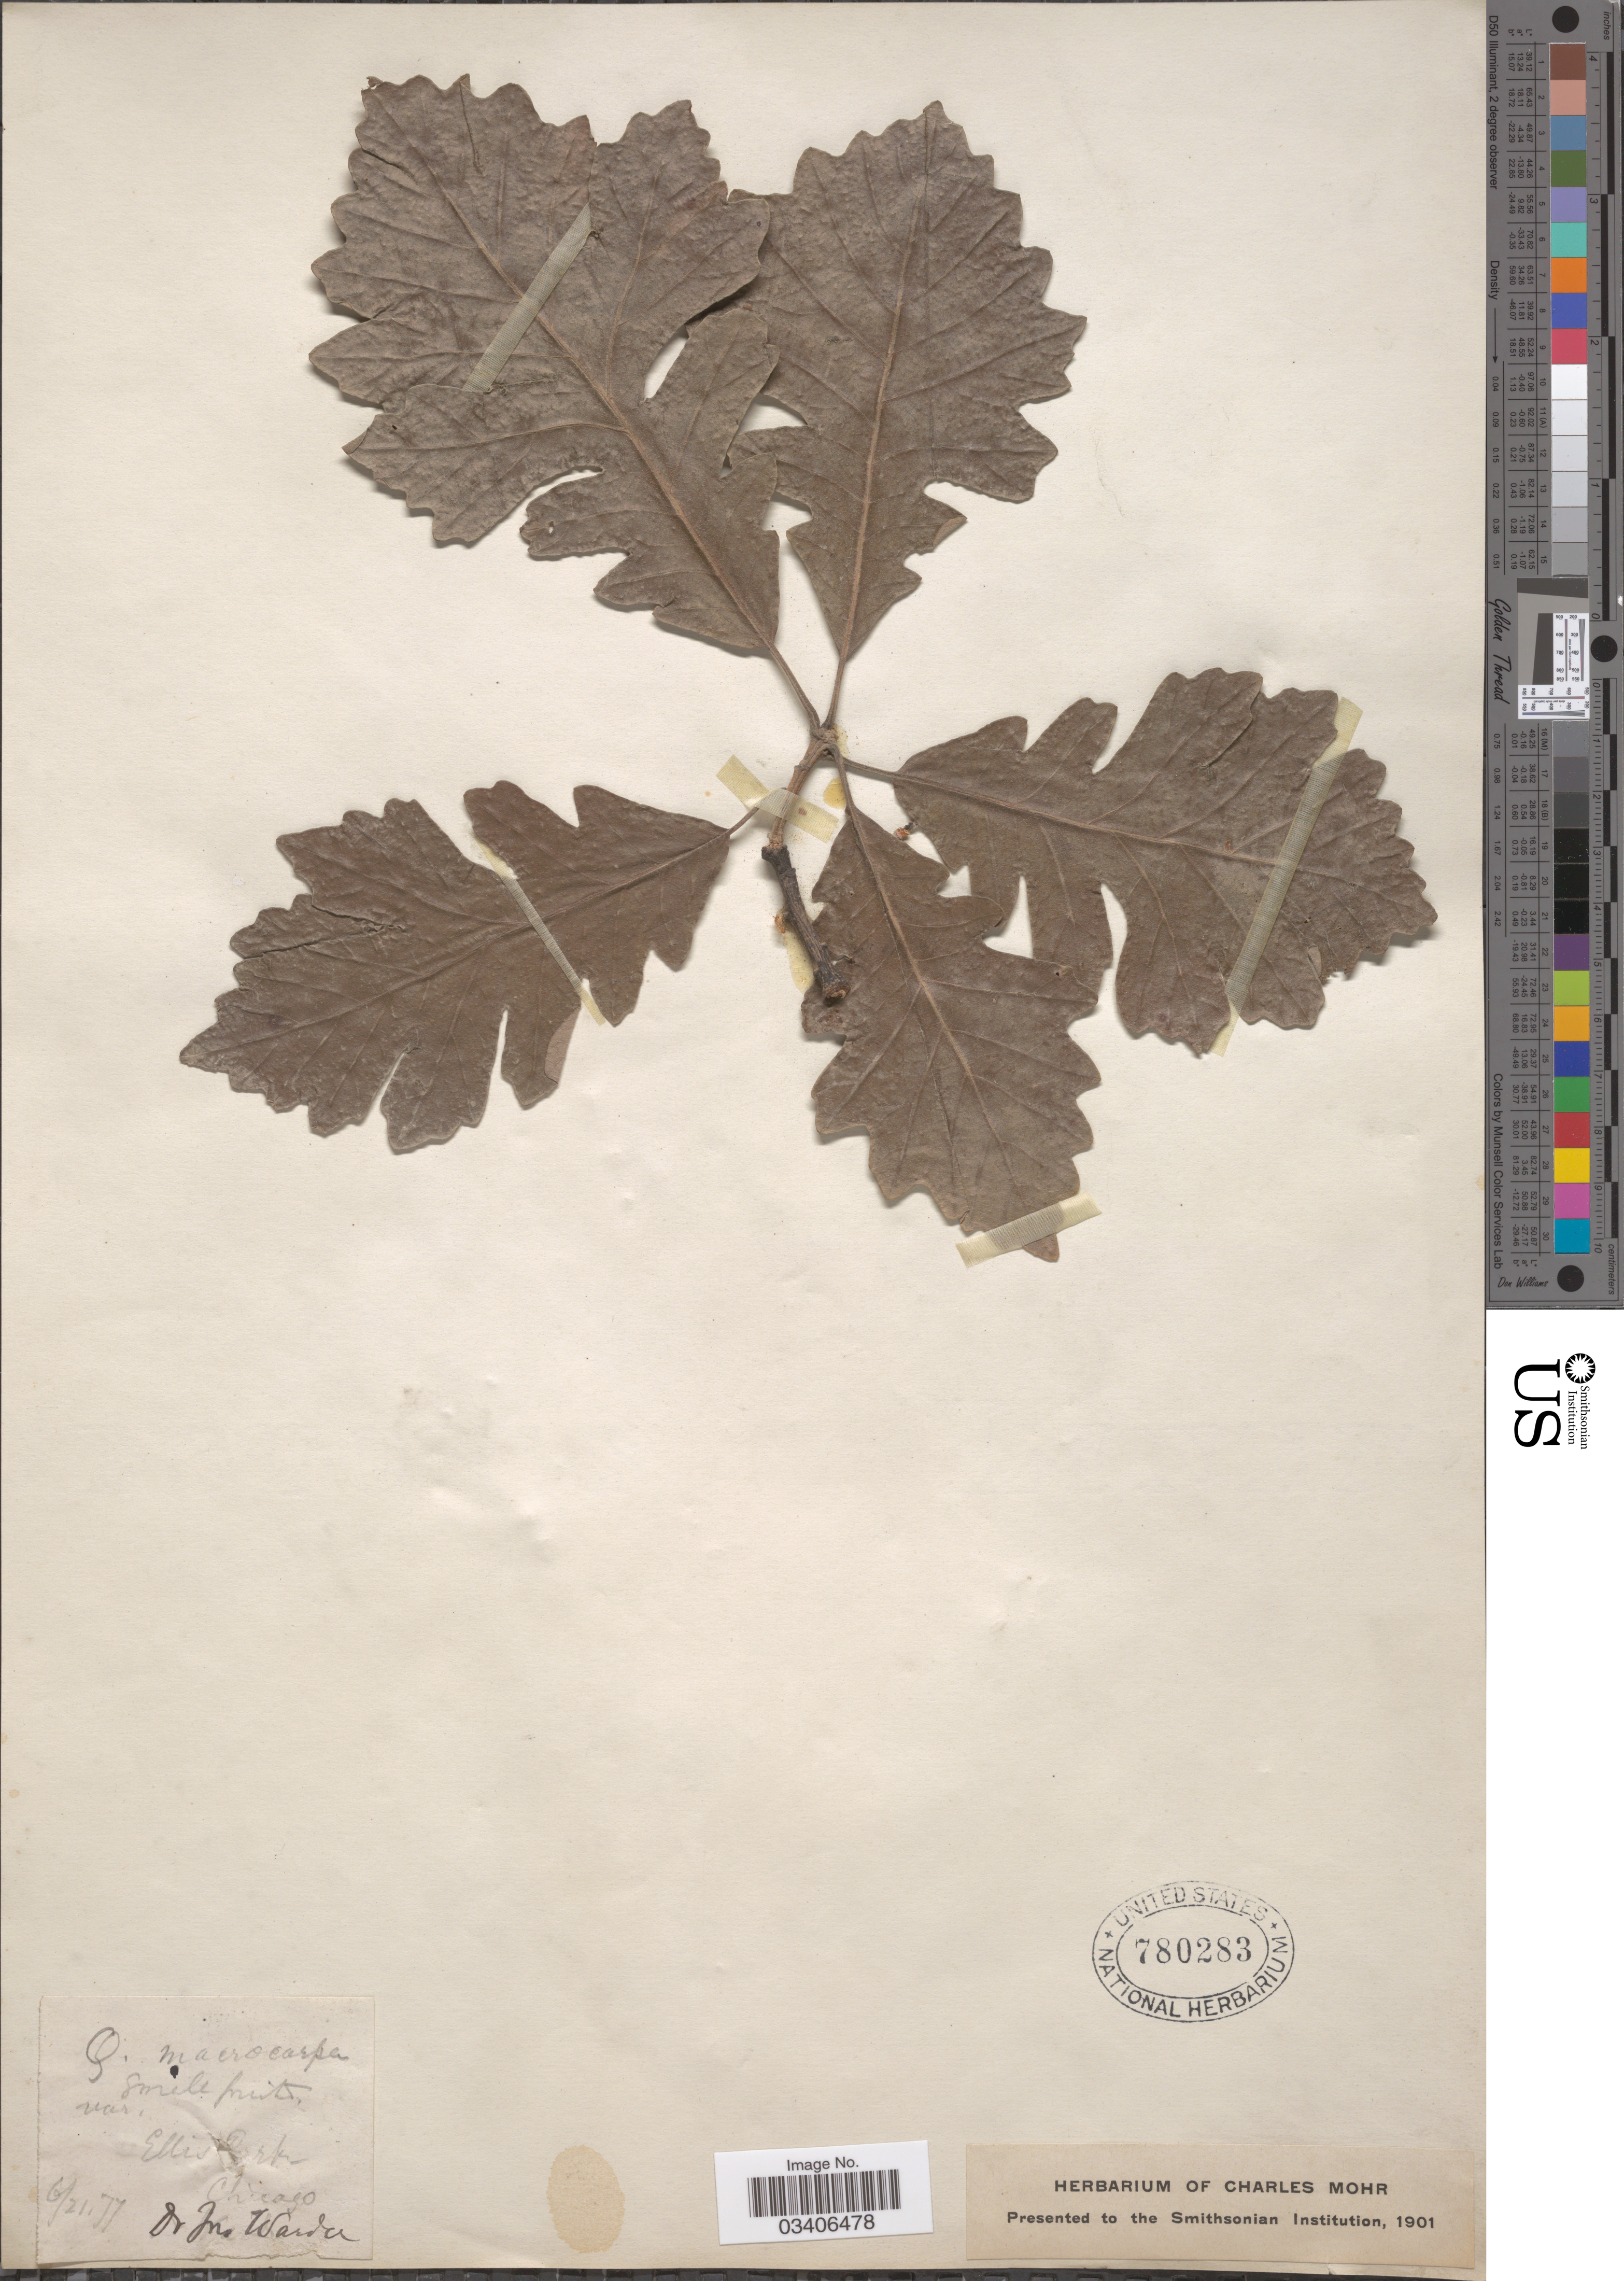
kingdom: Plantae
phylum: Tracheophyta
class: Magnoliopsida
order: Fagales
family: Fagaceae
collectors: Warder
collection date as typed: Transcribed d/m/y: 27/6/77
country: United States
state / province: Illinois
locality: Ellis Park, Chicago.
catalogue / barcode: US 780283